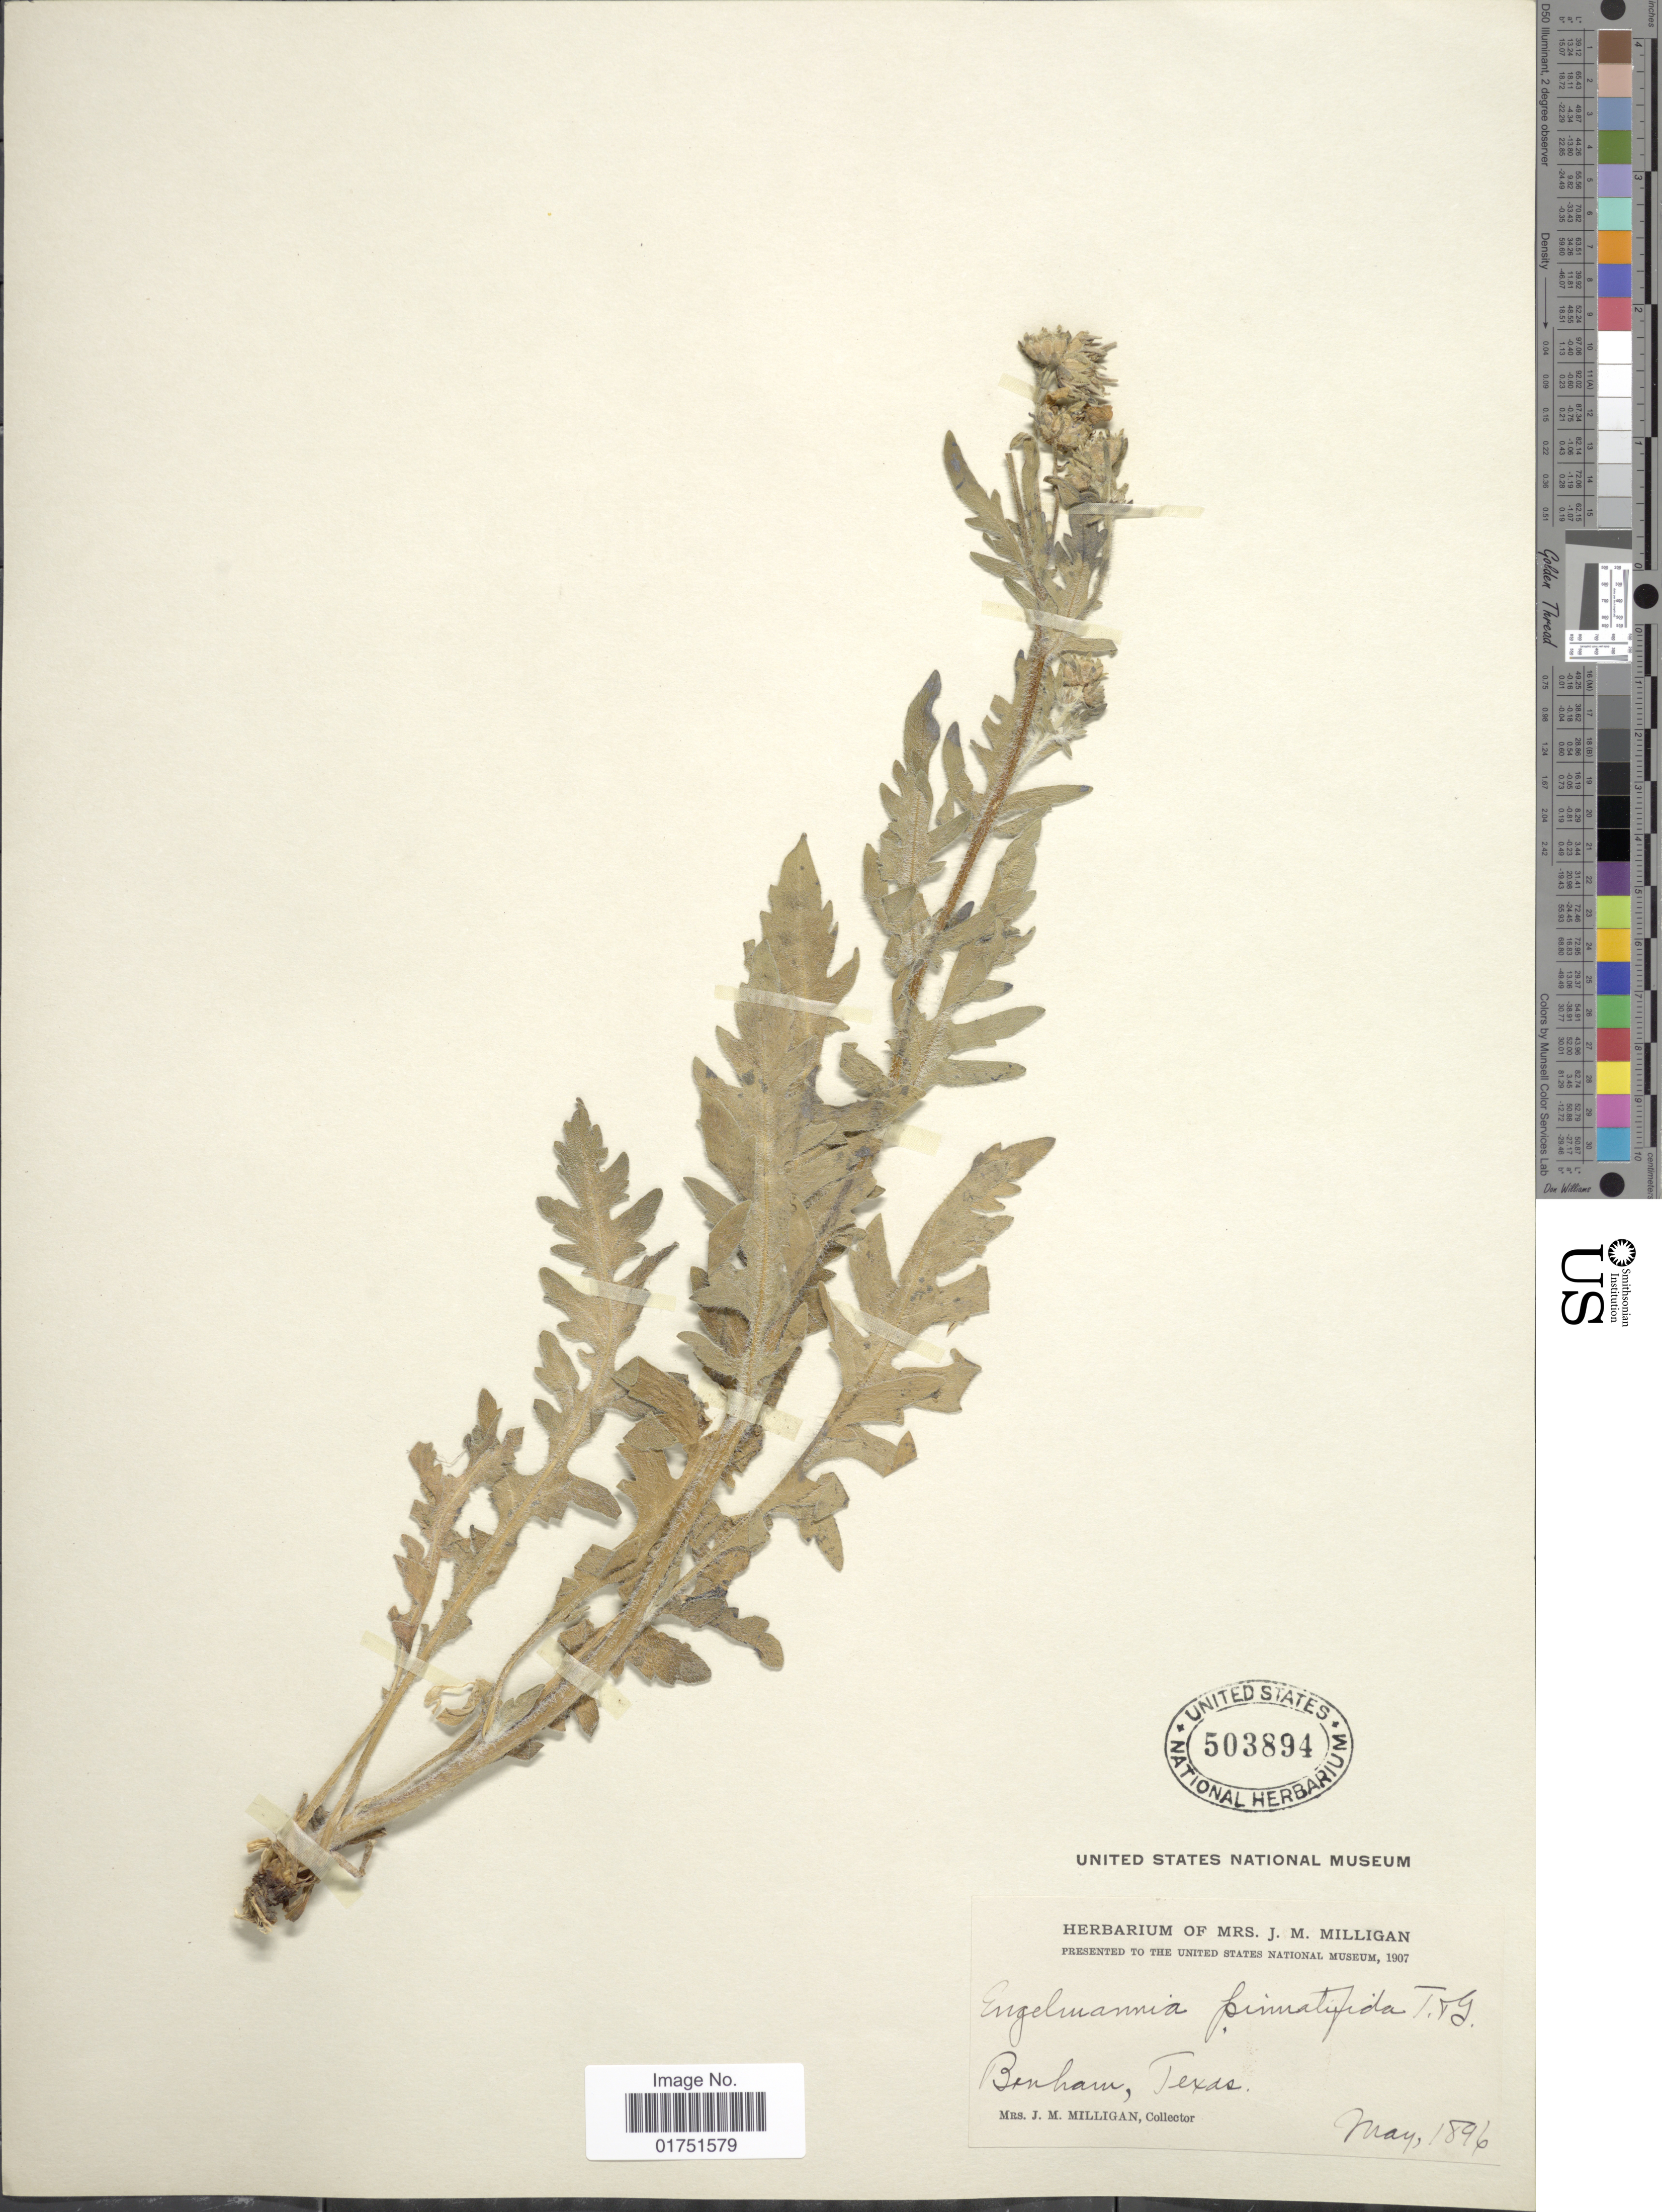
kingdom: Plantae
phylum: Tracheophyta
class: Magnoliopsida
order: Asterales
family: Asteraceae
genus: Engelmannia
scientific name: Engelmannia pinnatifida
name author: Torr. & A. Gray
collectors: J. Milligan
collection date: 1896-05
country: United States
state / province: Texas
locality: Bonham, Texas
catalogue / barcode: US 503894